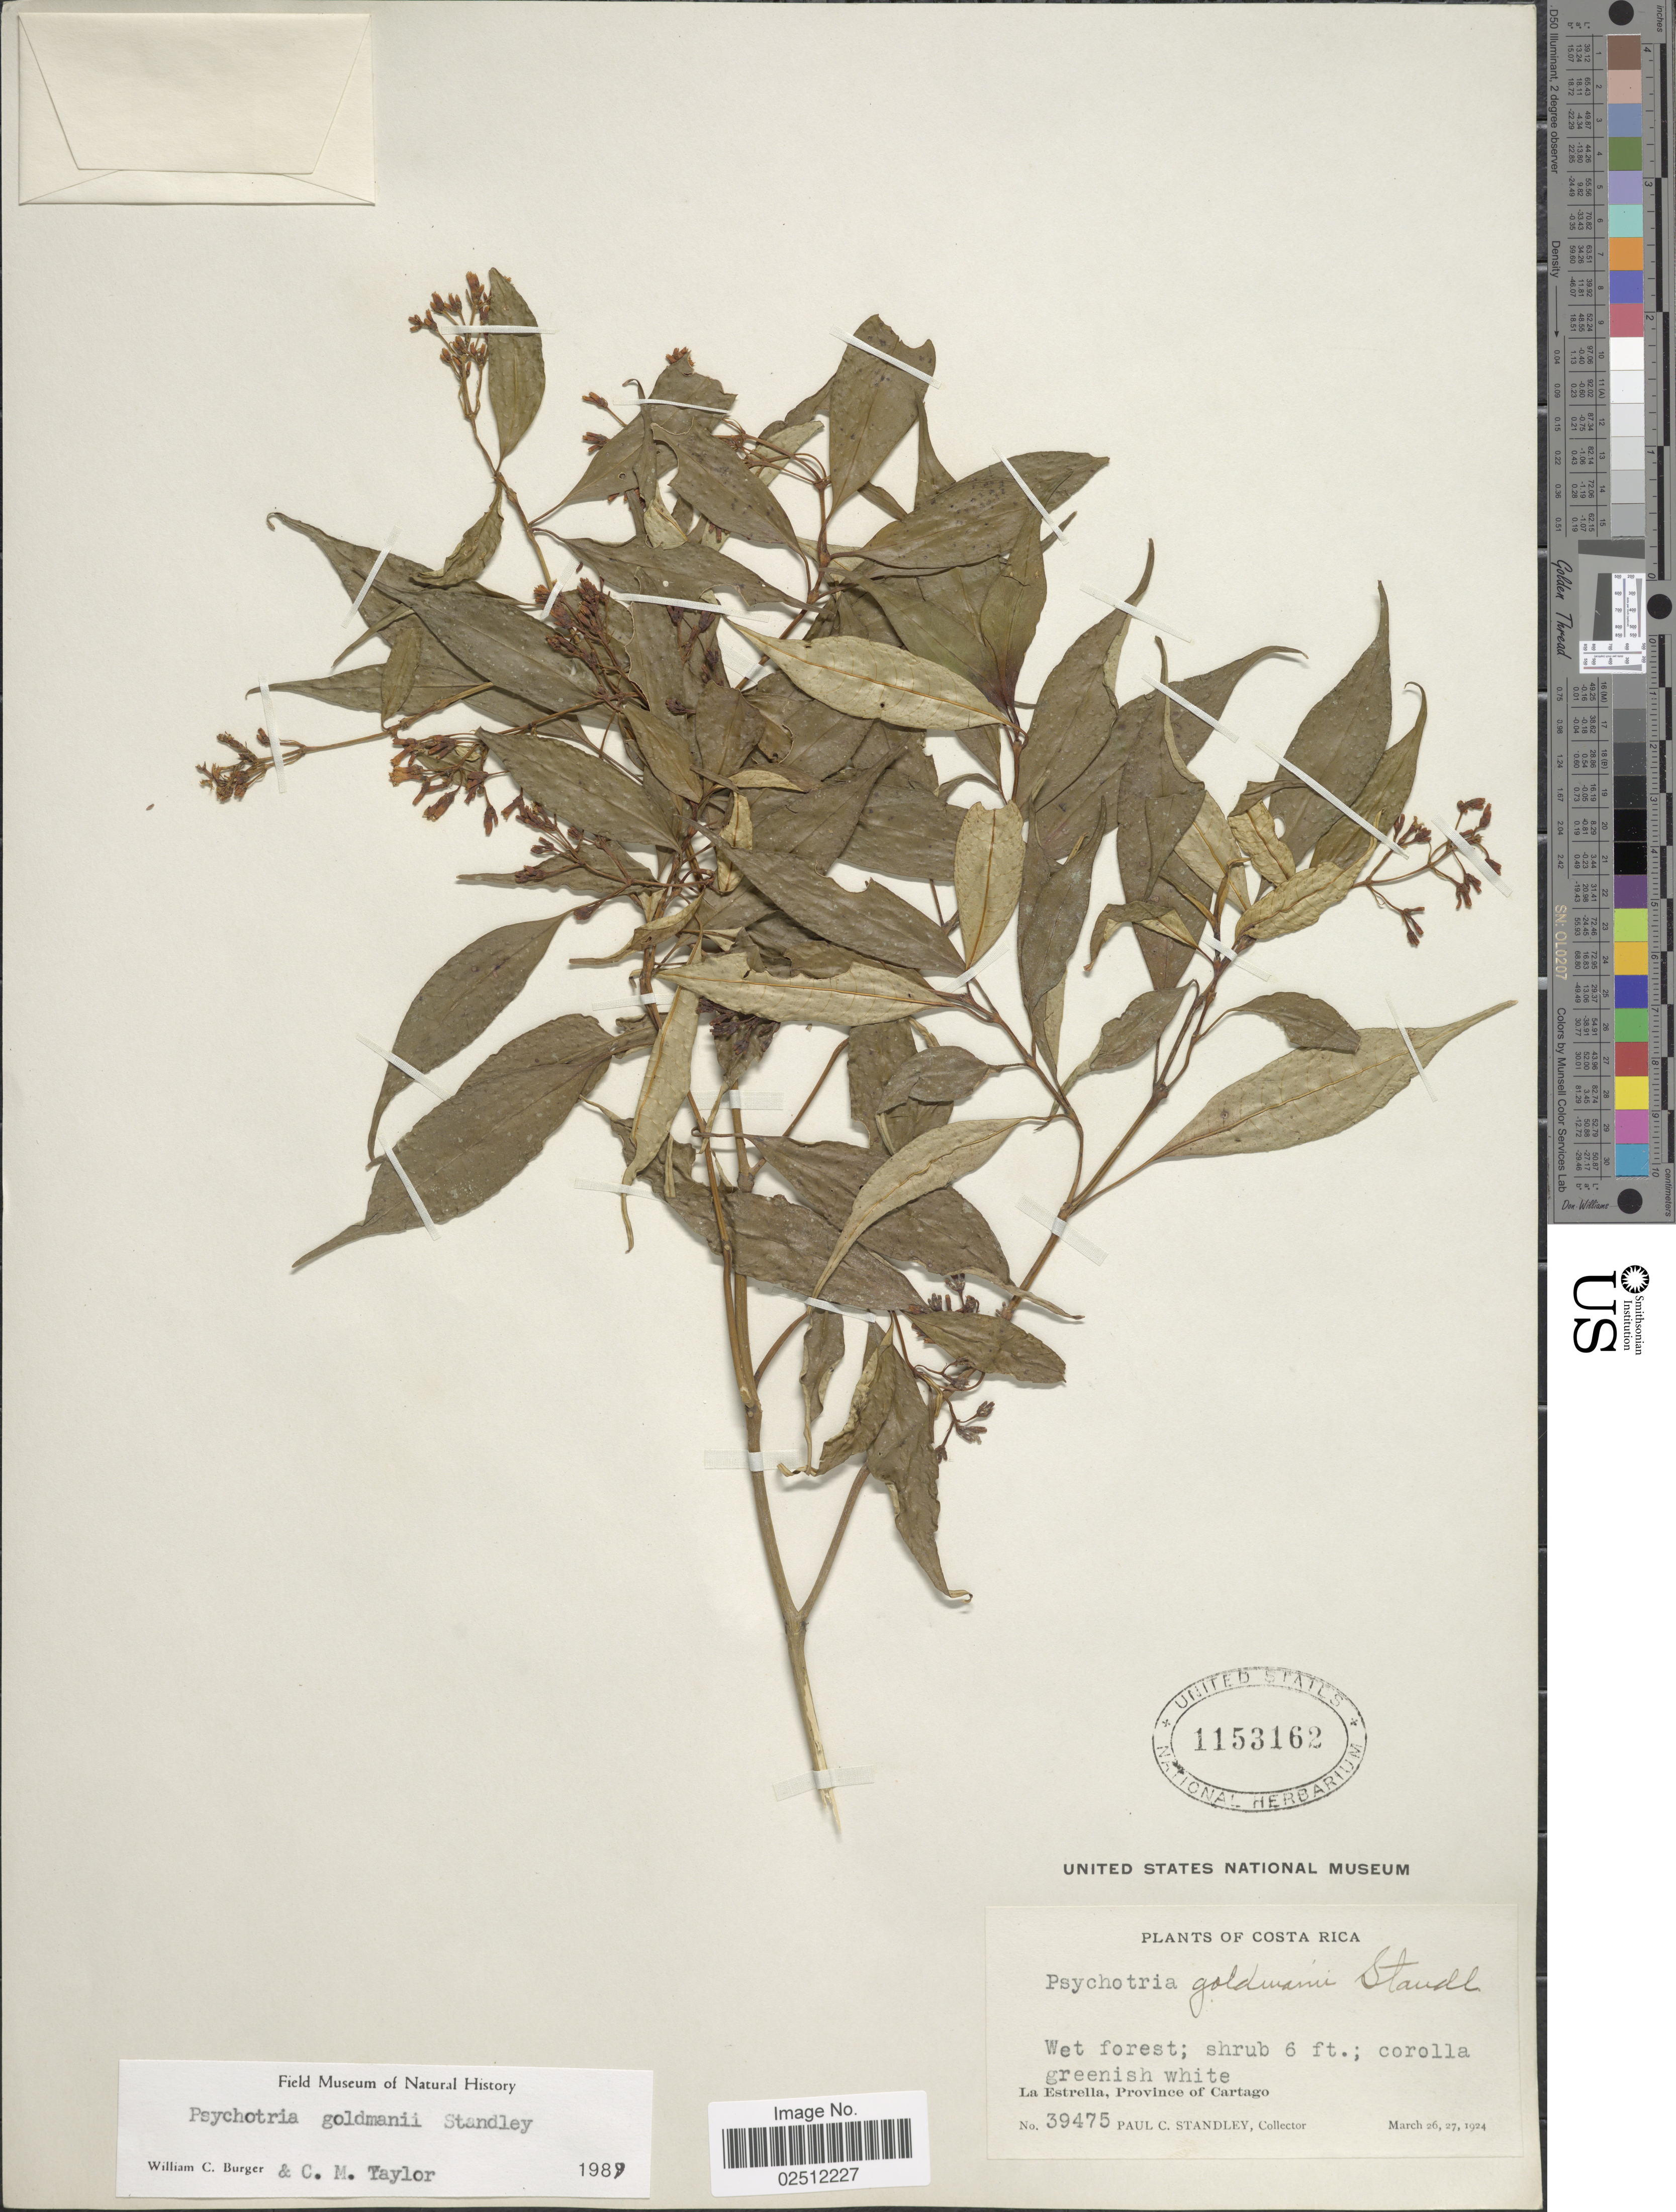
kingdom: Plantae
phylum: Tracheophyta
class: Magnoliopsida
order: Gentianales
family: Rubiaceae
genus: Psychotria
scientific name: Psychotria goldmanii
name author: Standl.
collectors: P. C. Standley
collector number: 39475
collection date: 1924-03-26/1924-03-27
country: Costa Rica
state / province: Cartago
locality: Wet forest; La Etsrella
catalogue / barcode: US 1153162